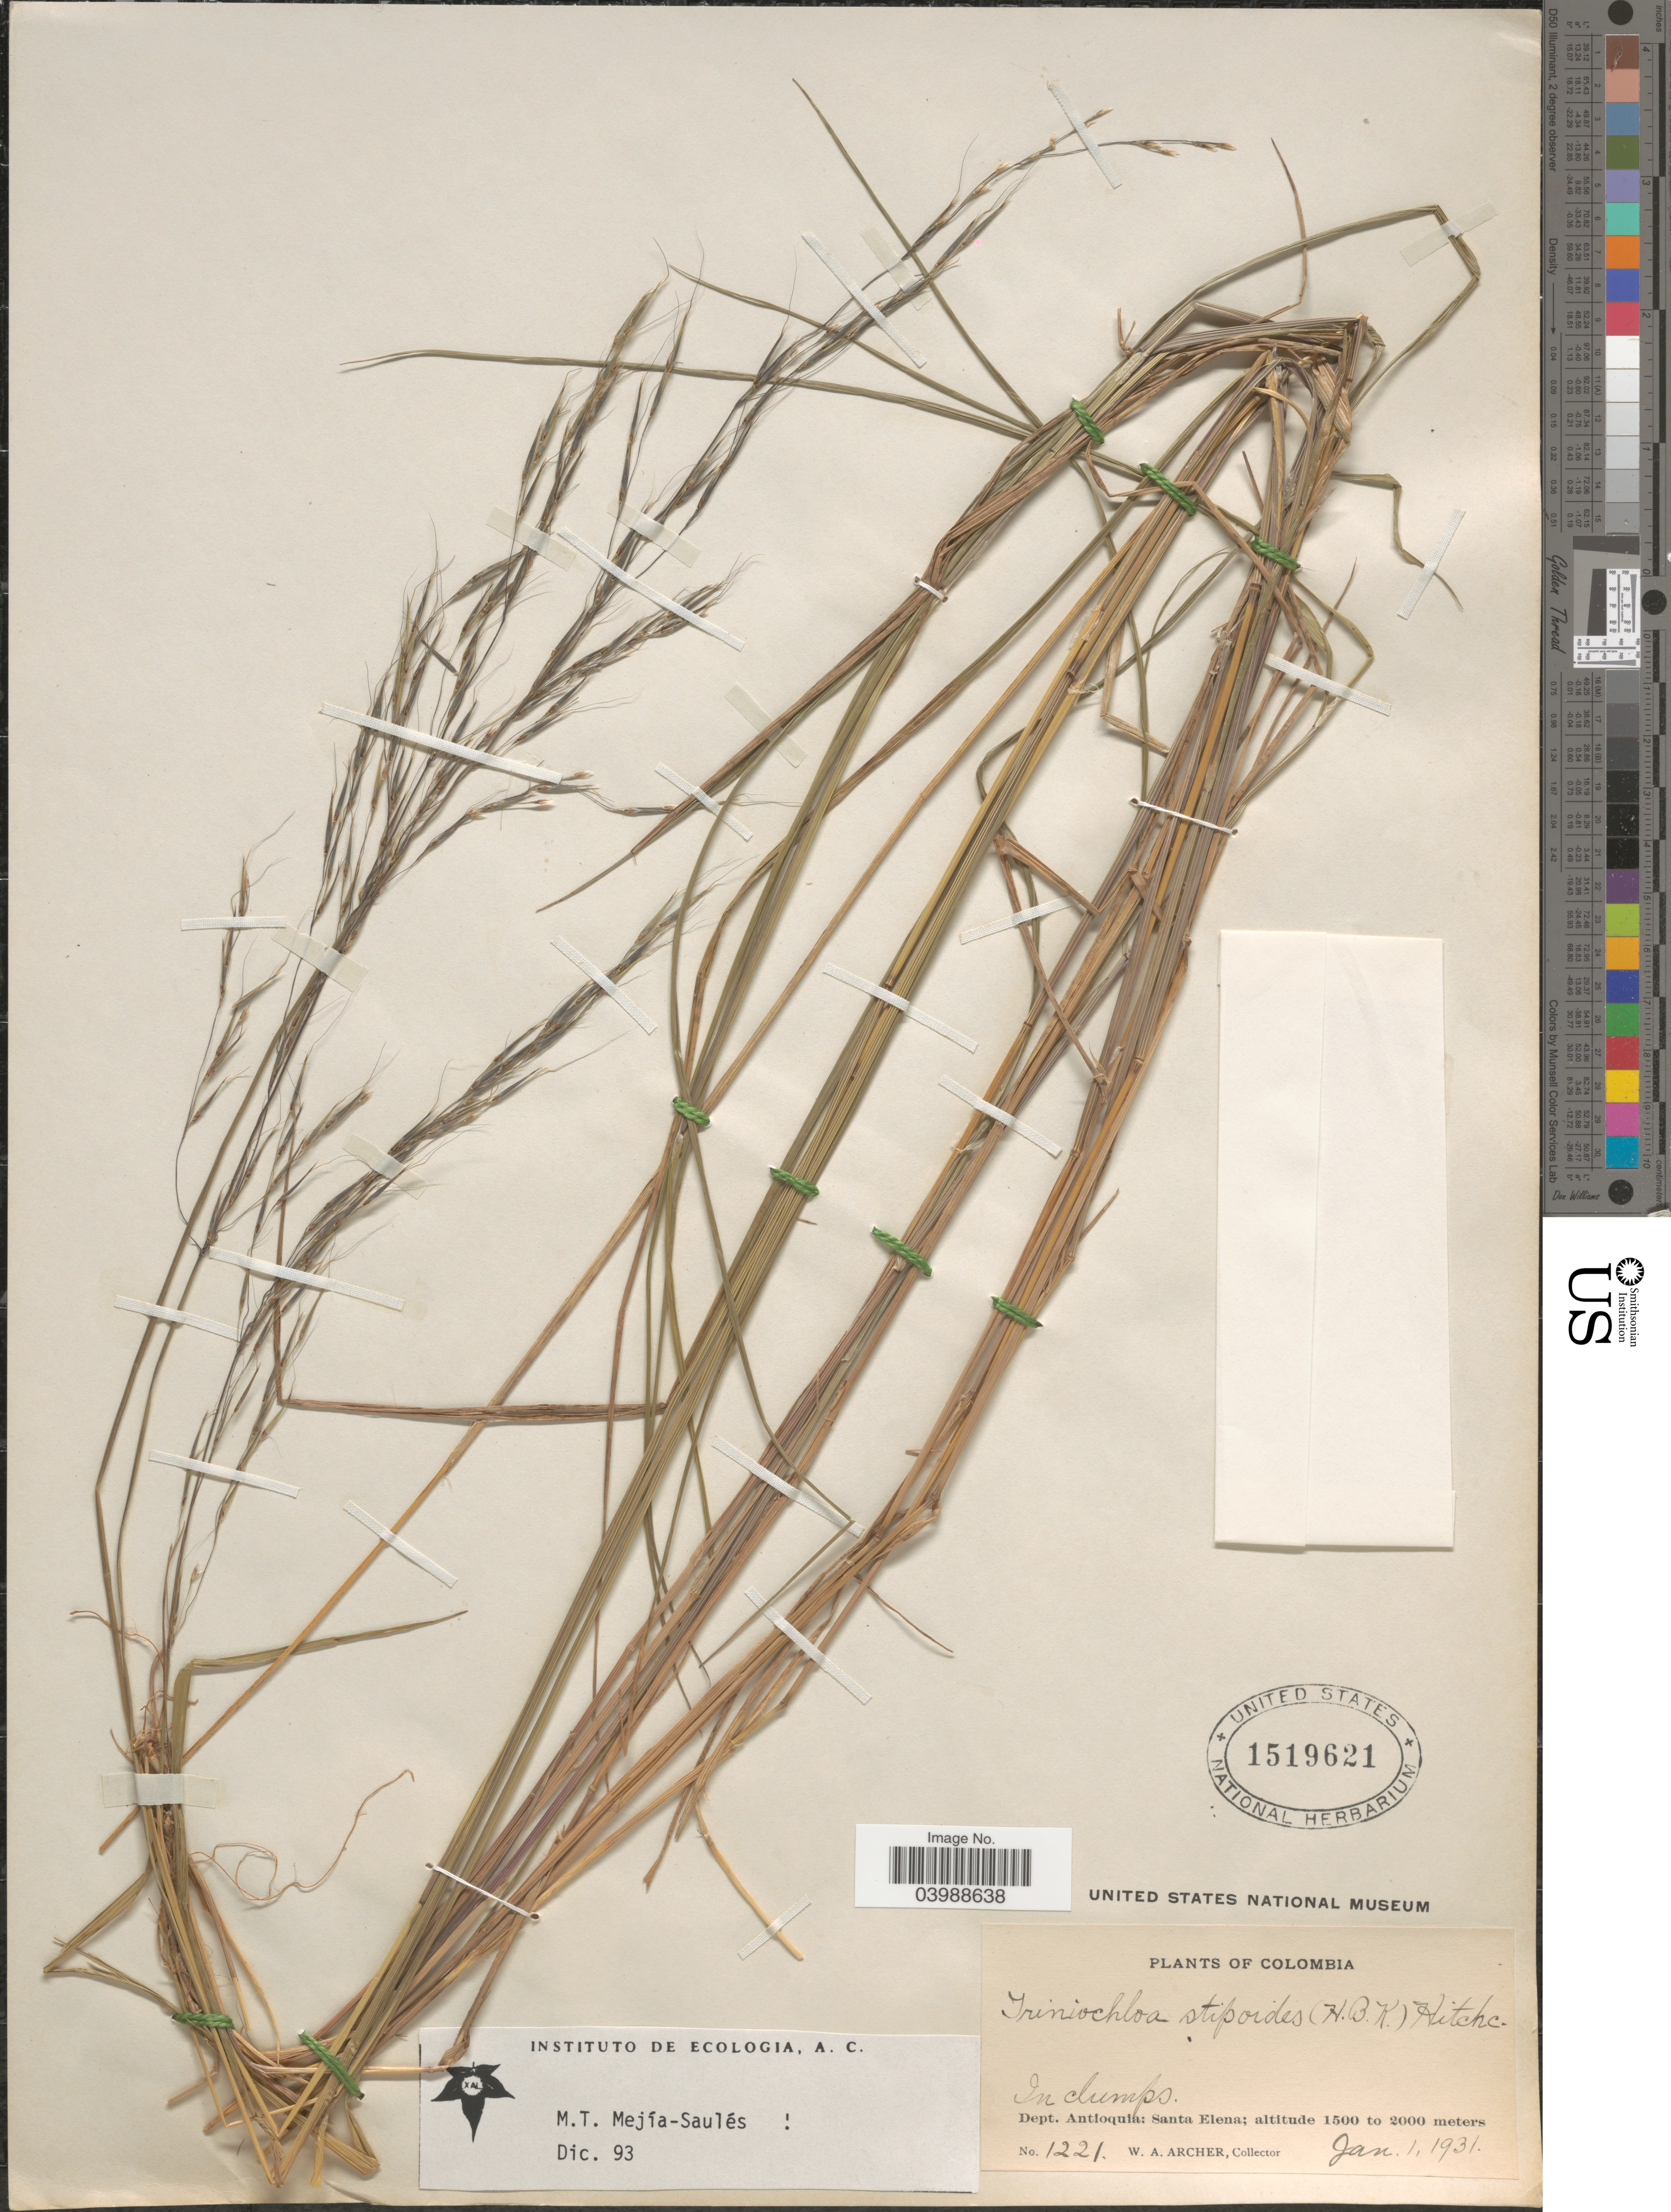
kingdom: Plantae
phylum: Tracheophyta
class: Liliopsida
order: Poales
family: Poaceae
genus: Triniochloa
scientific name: Triniochloa stipoides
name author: (Kunth) Hitchc.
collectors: W. Archer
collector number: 1221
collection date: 1931-01-01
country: Colombia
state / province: Antioquia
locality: Dept. Antioquia: Santa Elena.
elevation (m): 1500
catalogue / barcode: US 1519621